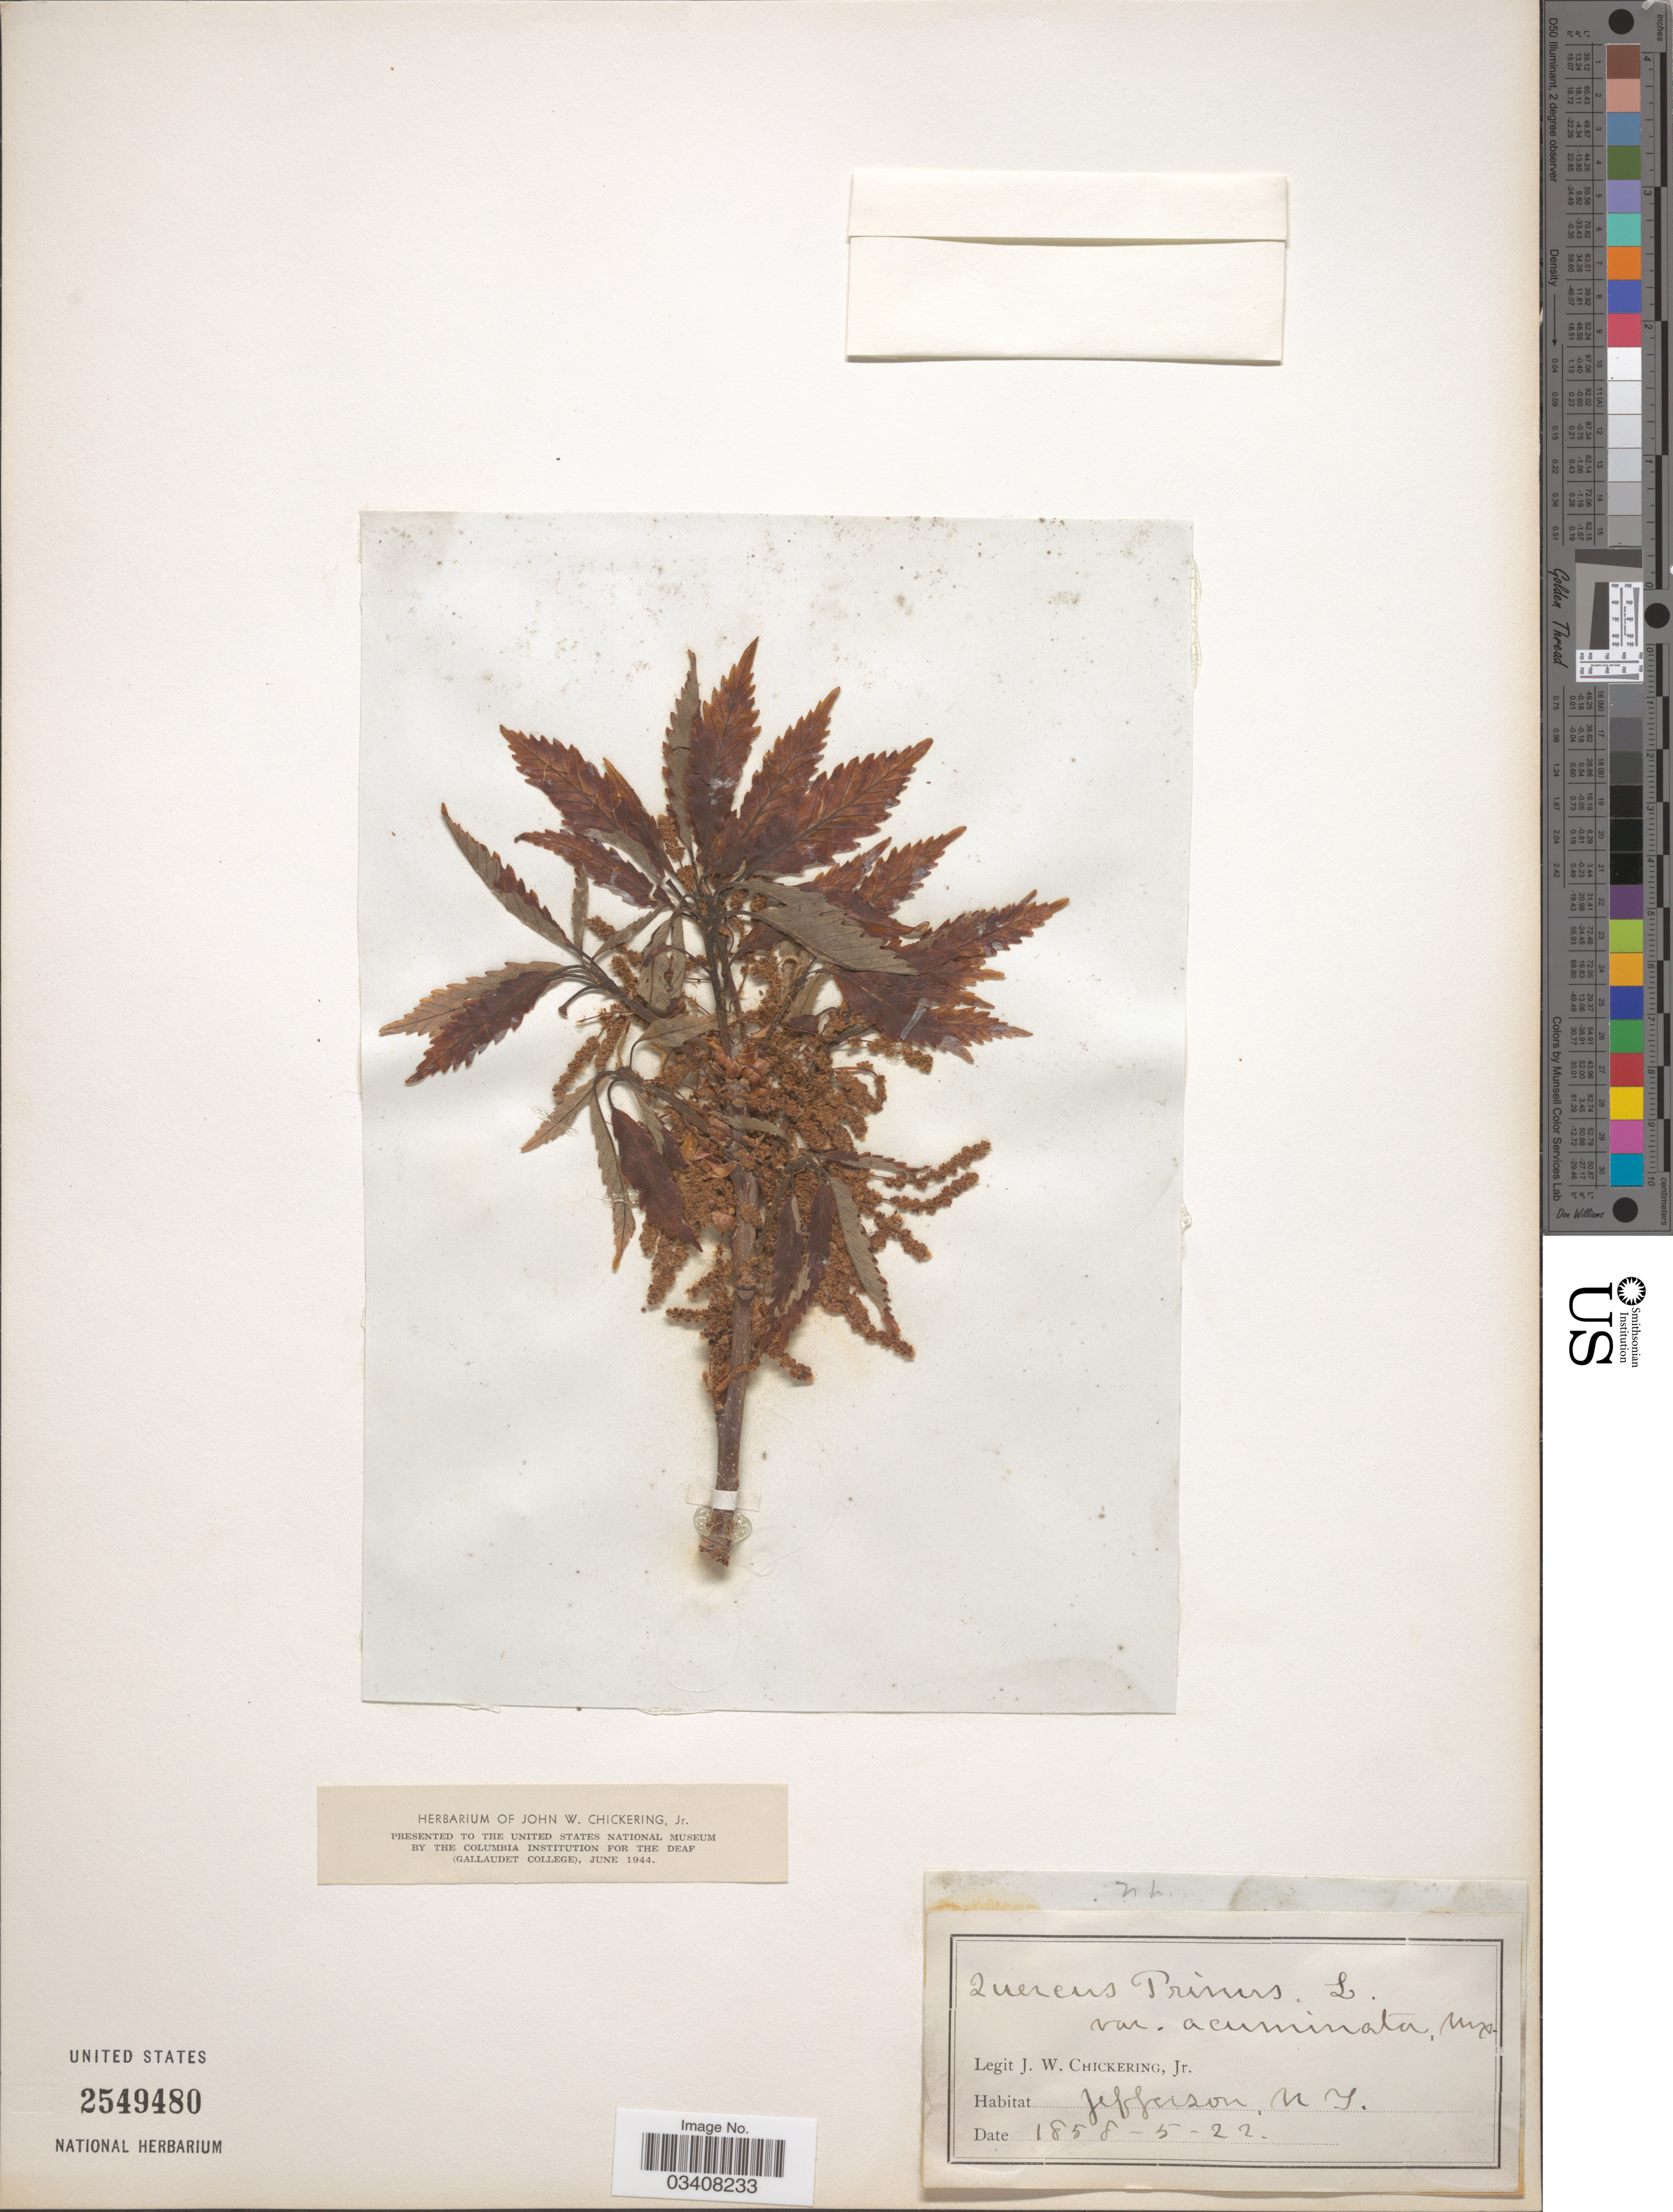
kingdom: Plantae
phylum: Tracheophyta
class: Magnoliopsida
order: Fagales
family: Fagaceae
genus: Quercus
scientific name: Quercus prinus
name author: L.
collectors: J. W. Chickering Jr.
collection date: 1858-05-22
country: United States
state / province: New York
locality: Jefferson.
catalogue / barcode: US 2549480